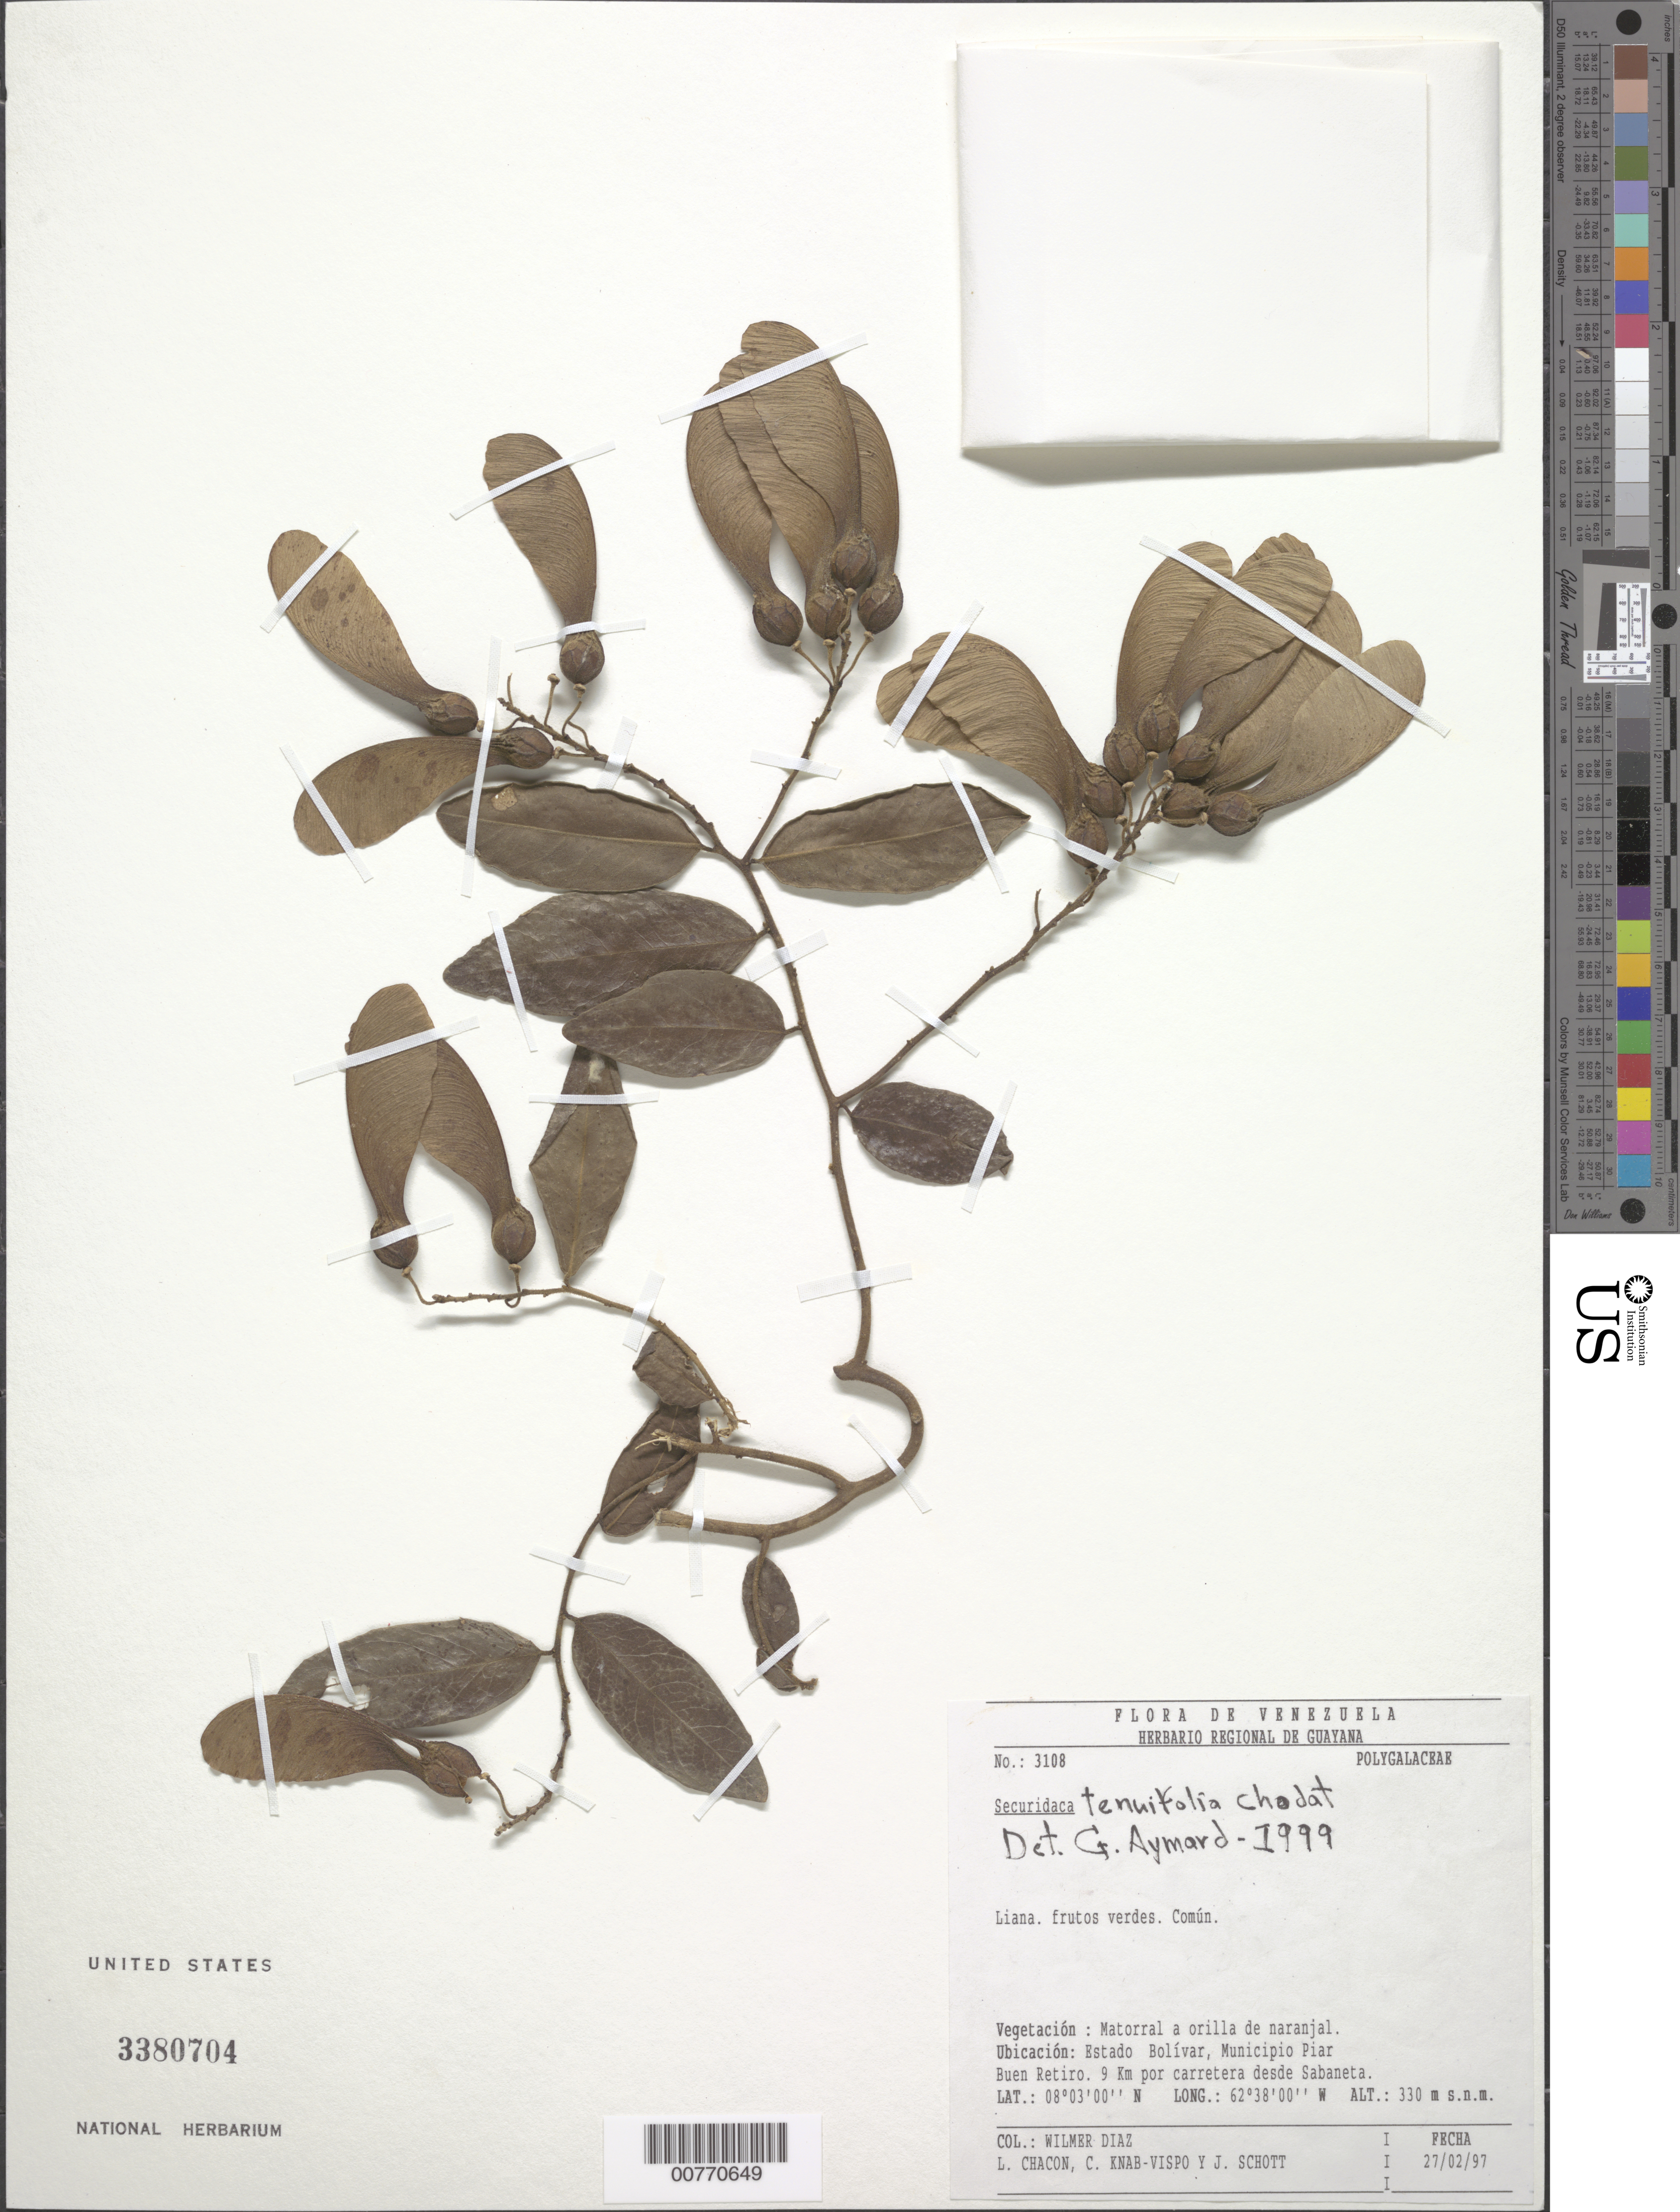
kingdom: Plantae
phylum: Tracheophyta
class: Magnoliopsida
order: Fabales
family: Polygalaceae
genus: Securidaca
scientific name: Securidaca tenuifolia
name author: Chodat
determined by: Aymard C., G. A., (PORT), Univ. Nac. Exp. de los Llanos Ezequiel Zamora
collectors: W. Díaz P., L. Chacon, C. Knab-Vispo & J. Schott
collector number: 3108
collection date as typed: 27-Feb-97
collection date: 1997-02-27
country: Venezuela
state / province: Bolívar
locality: Mun. Piar, Buen Retiro, 9 km por carretera desde Sabaneta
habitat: Matorral cera de naranjal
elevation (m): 330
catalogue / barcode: US 3380704